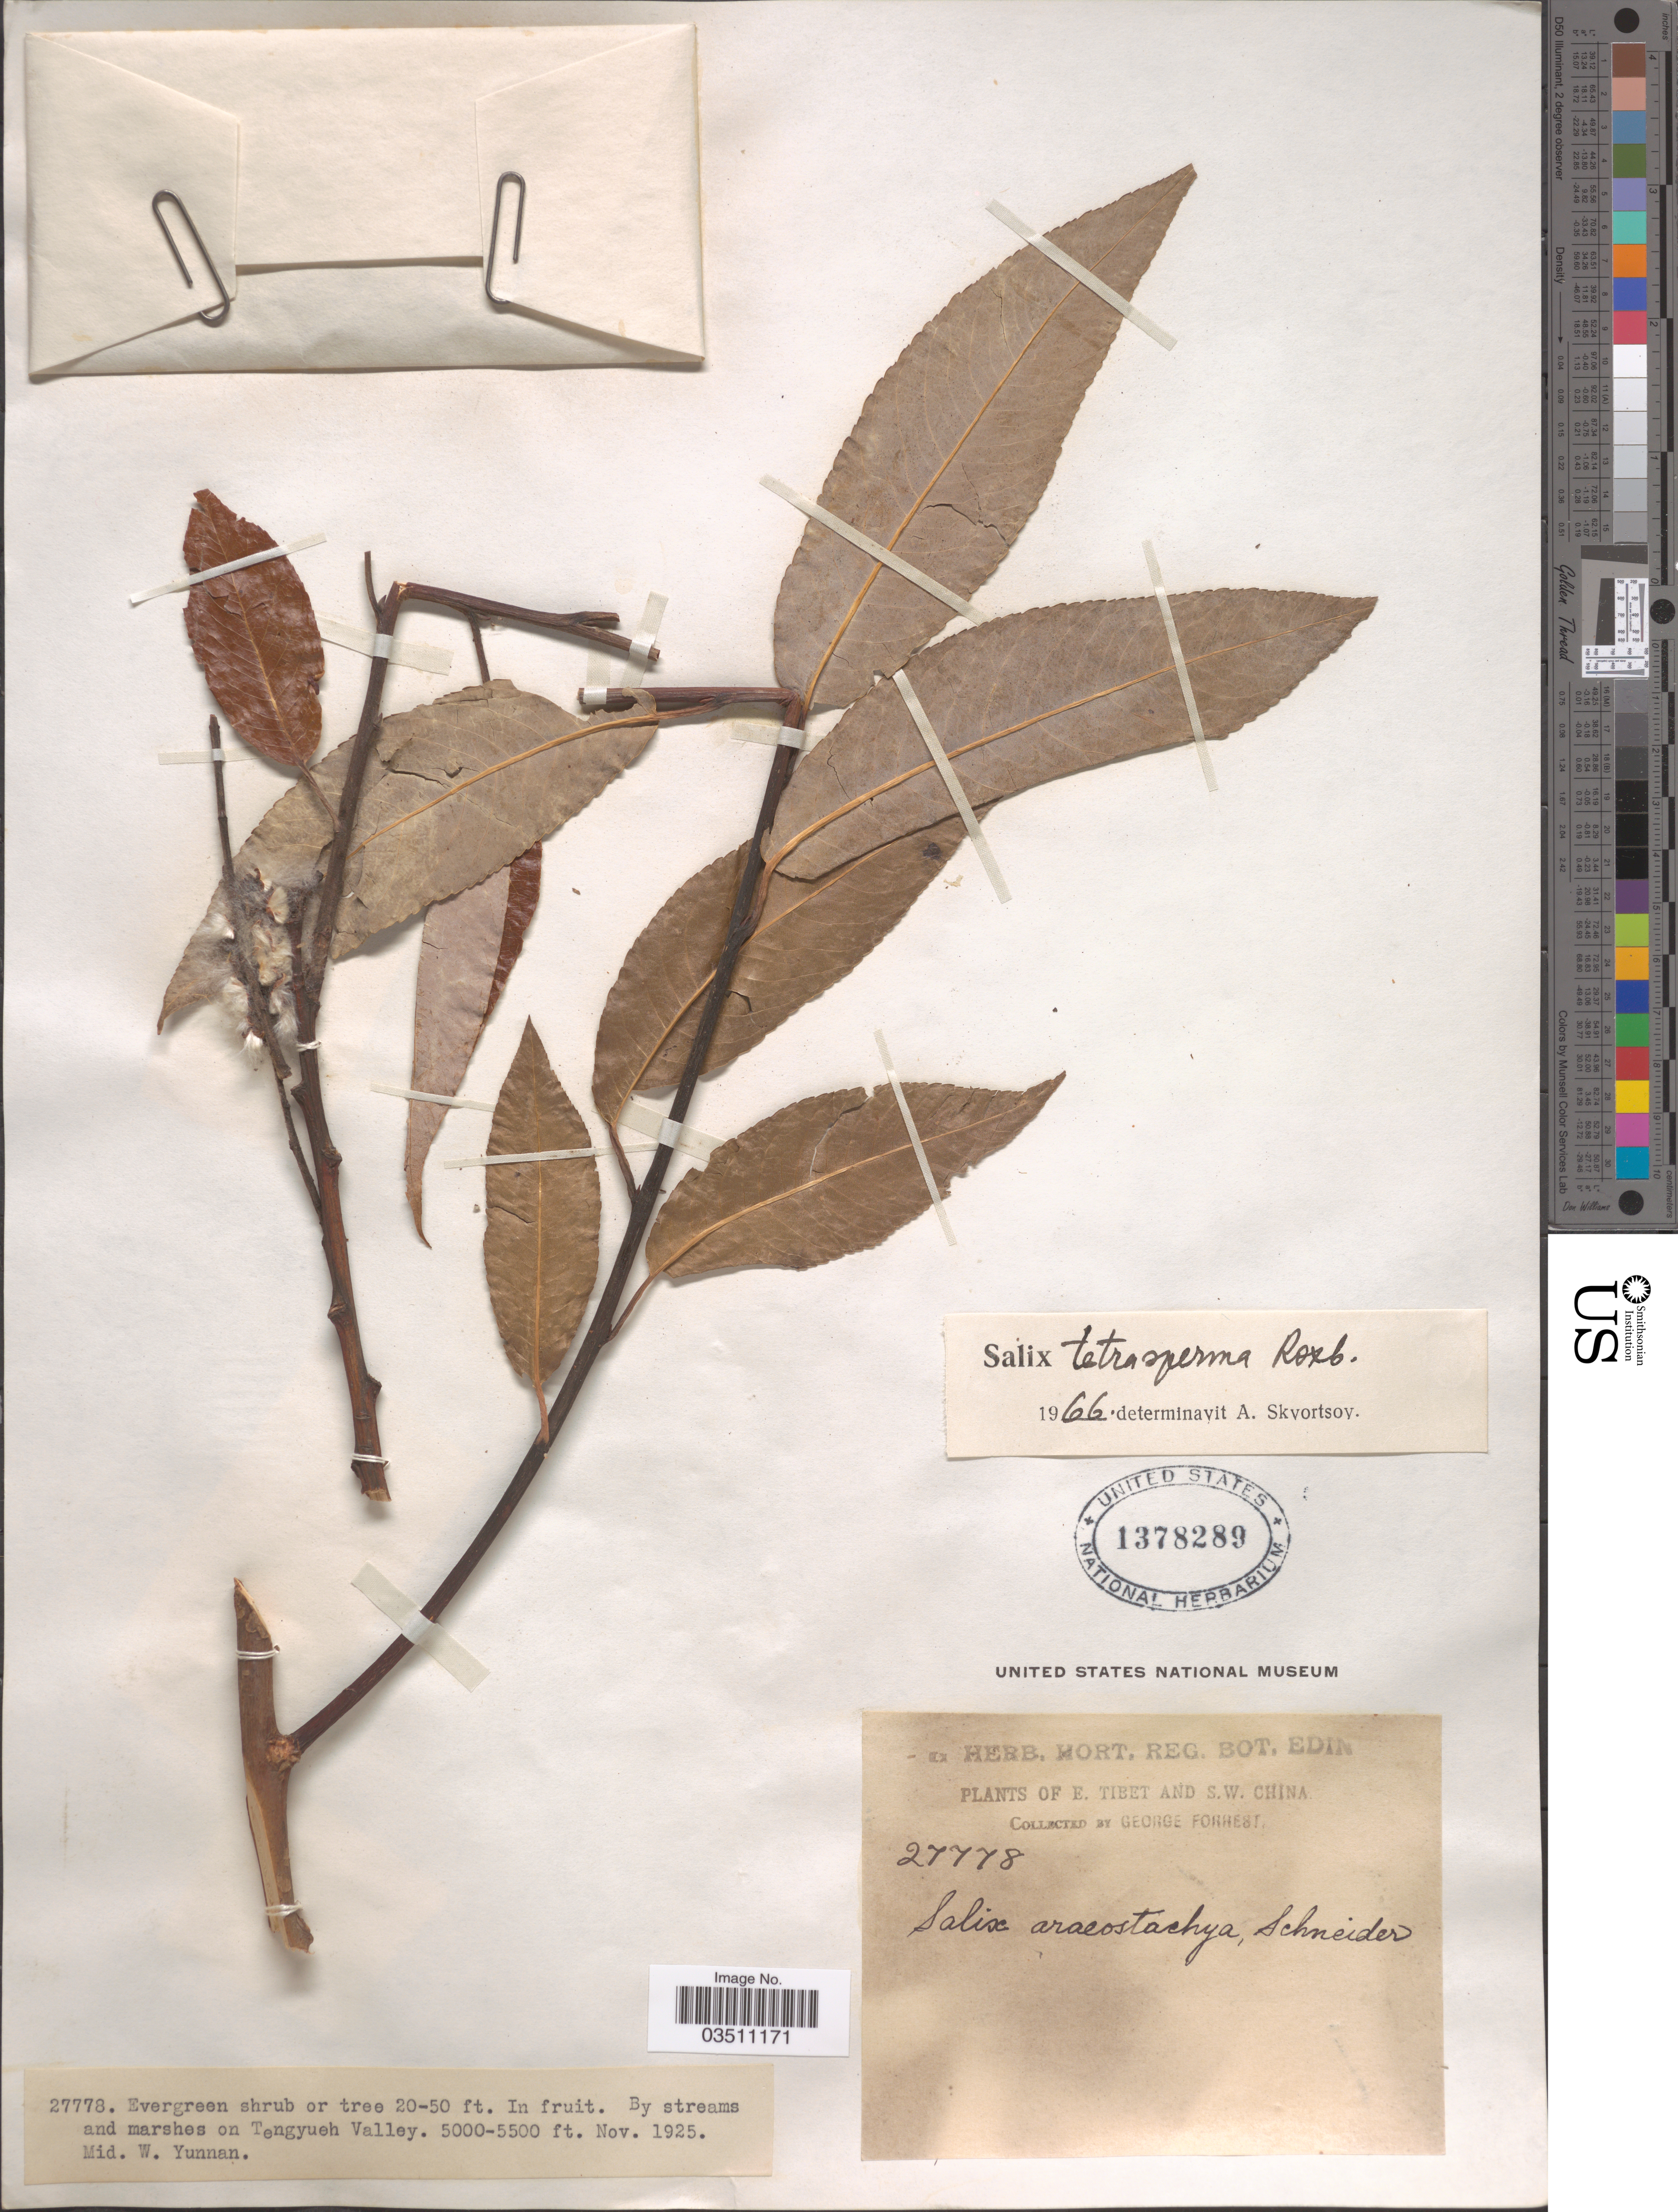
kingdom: Plantae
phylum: Tracheophyta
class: Magnoliopsida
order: Malpighiales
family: Salicaceae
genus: Salix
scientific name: Salix tetrasperma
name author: Roxb.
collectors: G. Forrest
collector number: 27778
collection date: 1925-11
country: China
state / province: Yunnan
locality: By streams and marshes on Tengyueh Valley. E. Tibet and S.W. China.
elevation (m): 1524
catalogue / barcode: US 1378289